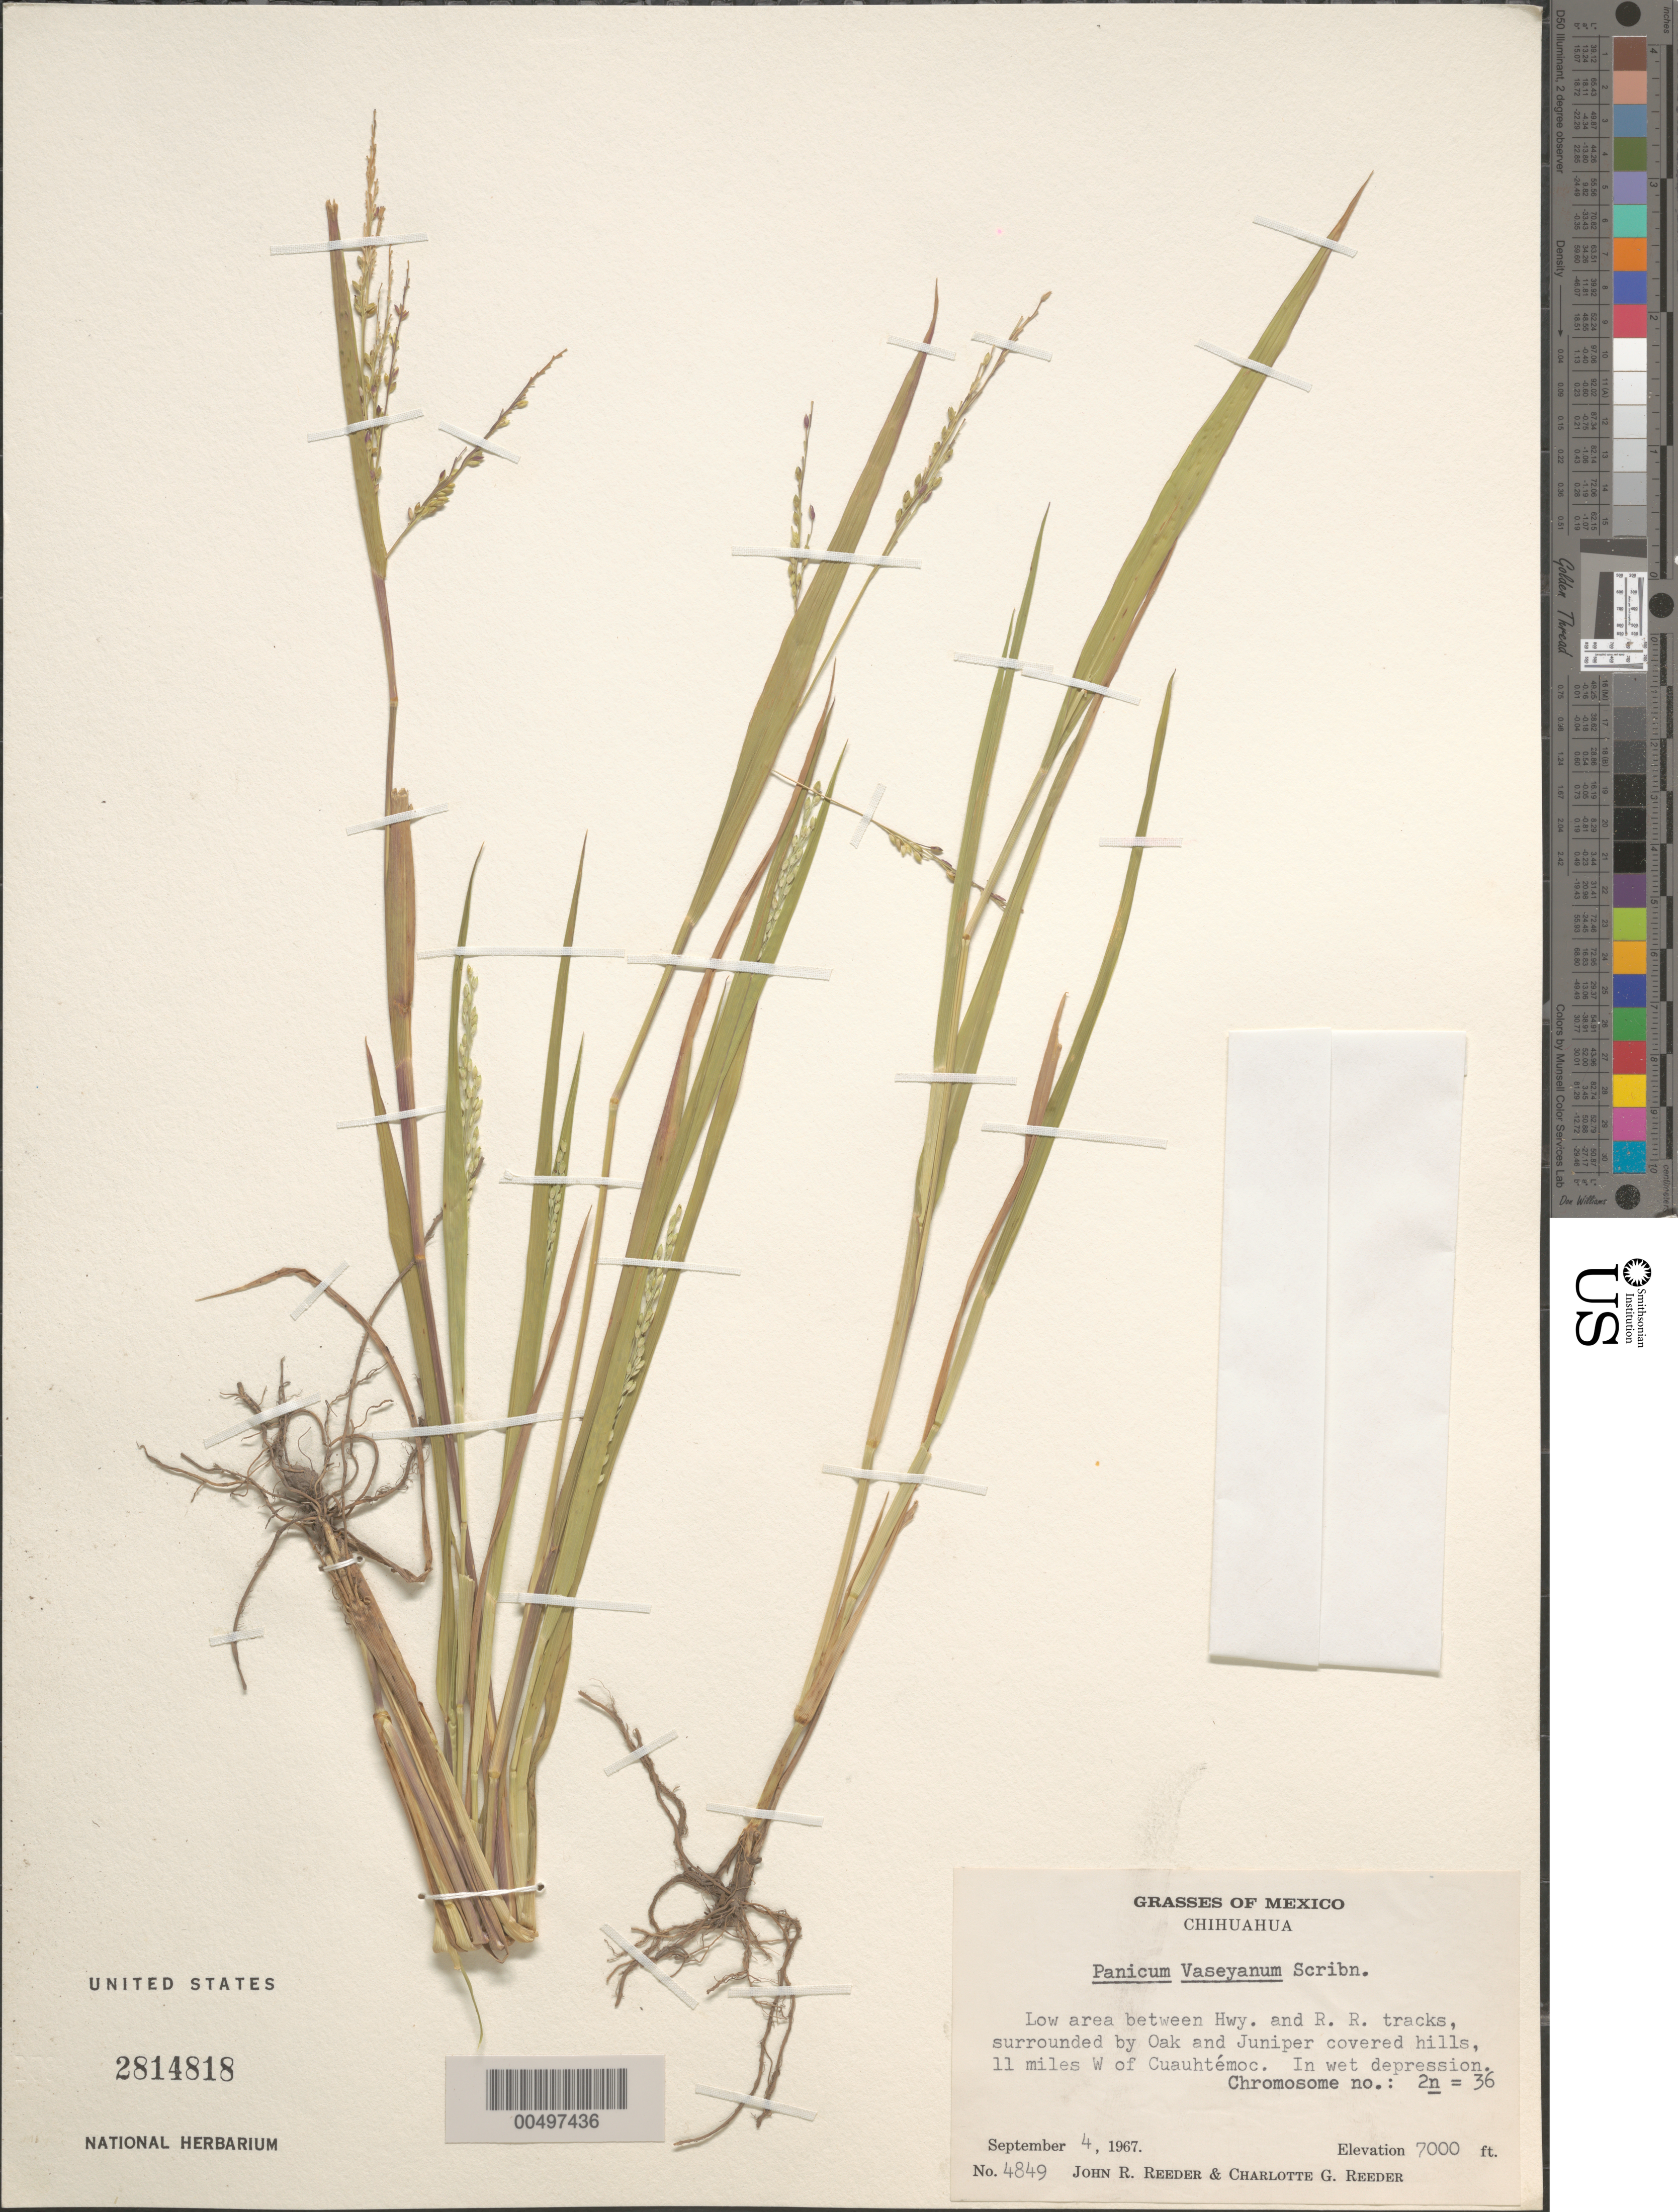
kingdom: Plantae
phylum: Tracheophyta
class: Liliopsida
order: Poales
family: Poaceae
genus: Panicum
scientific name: Panicum vaseyanum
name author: Scribn. ex W.J. Beal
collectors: J. R. Reeder & C. G. Reeder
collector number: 4849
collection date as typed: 4 Sep 1967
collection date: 1967-09-04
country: Mexico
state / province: Chihuahua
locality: Between Hwy & R.R. tracks, 11 mi W of Cuauhtémoc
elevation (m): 2134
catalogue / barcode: US 2814818